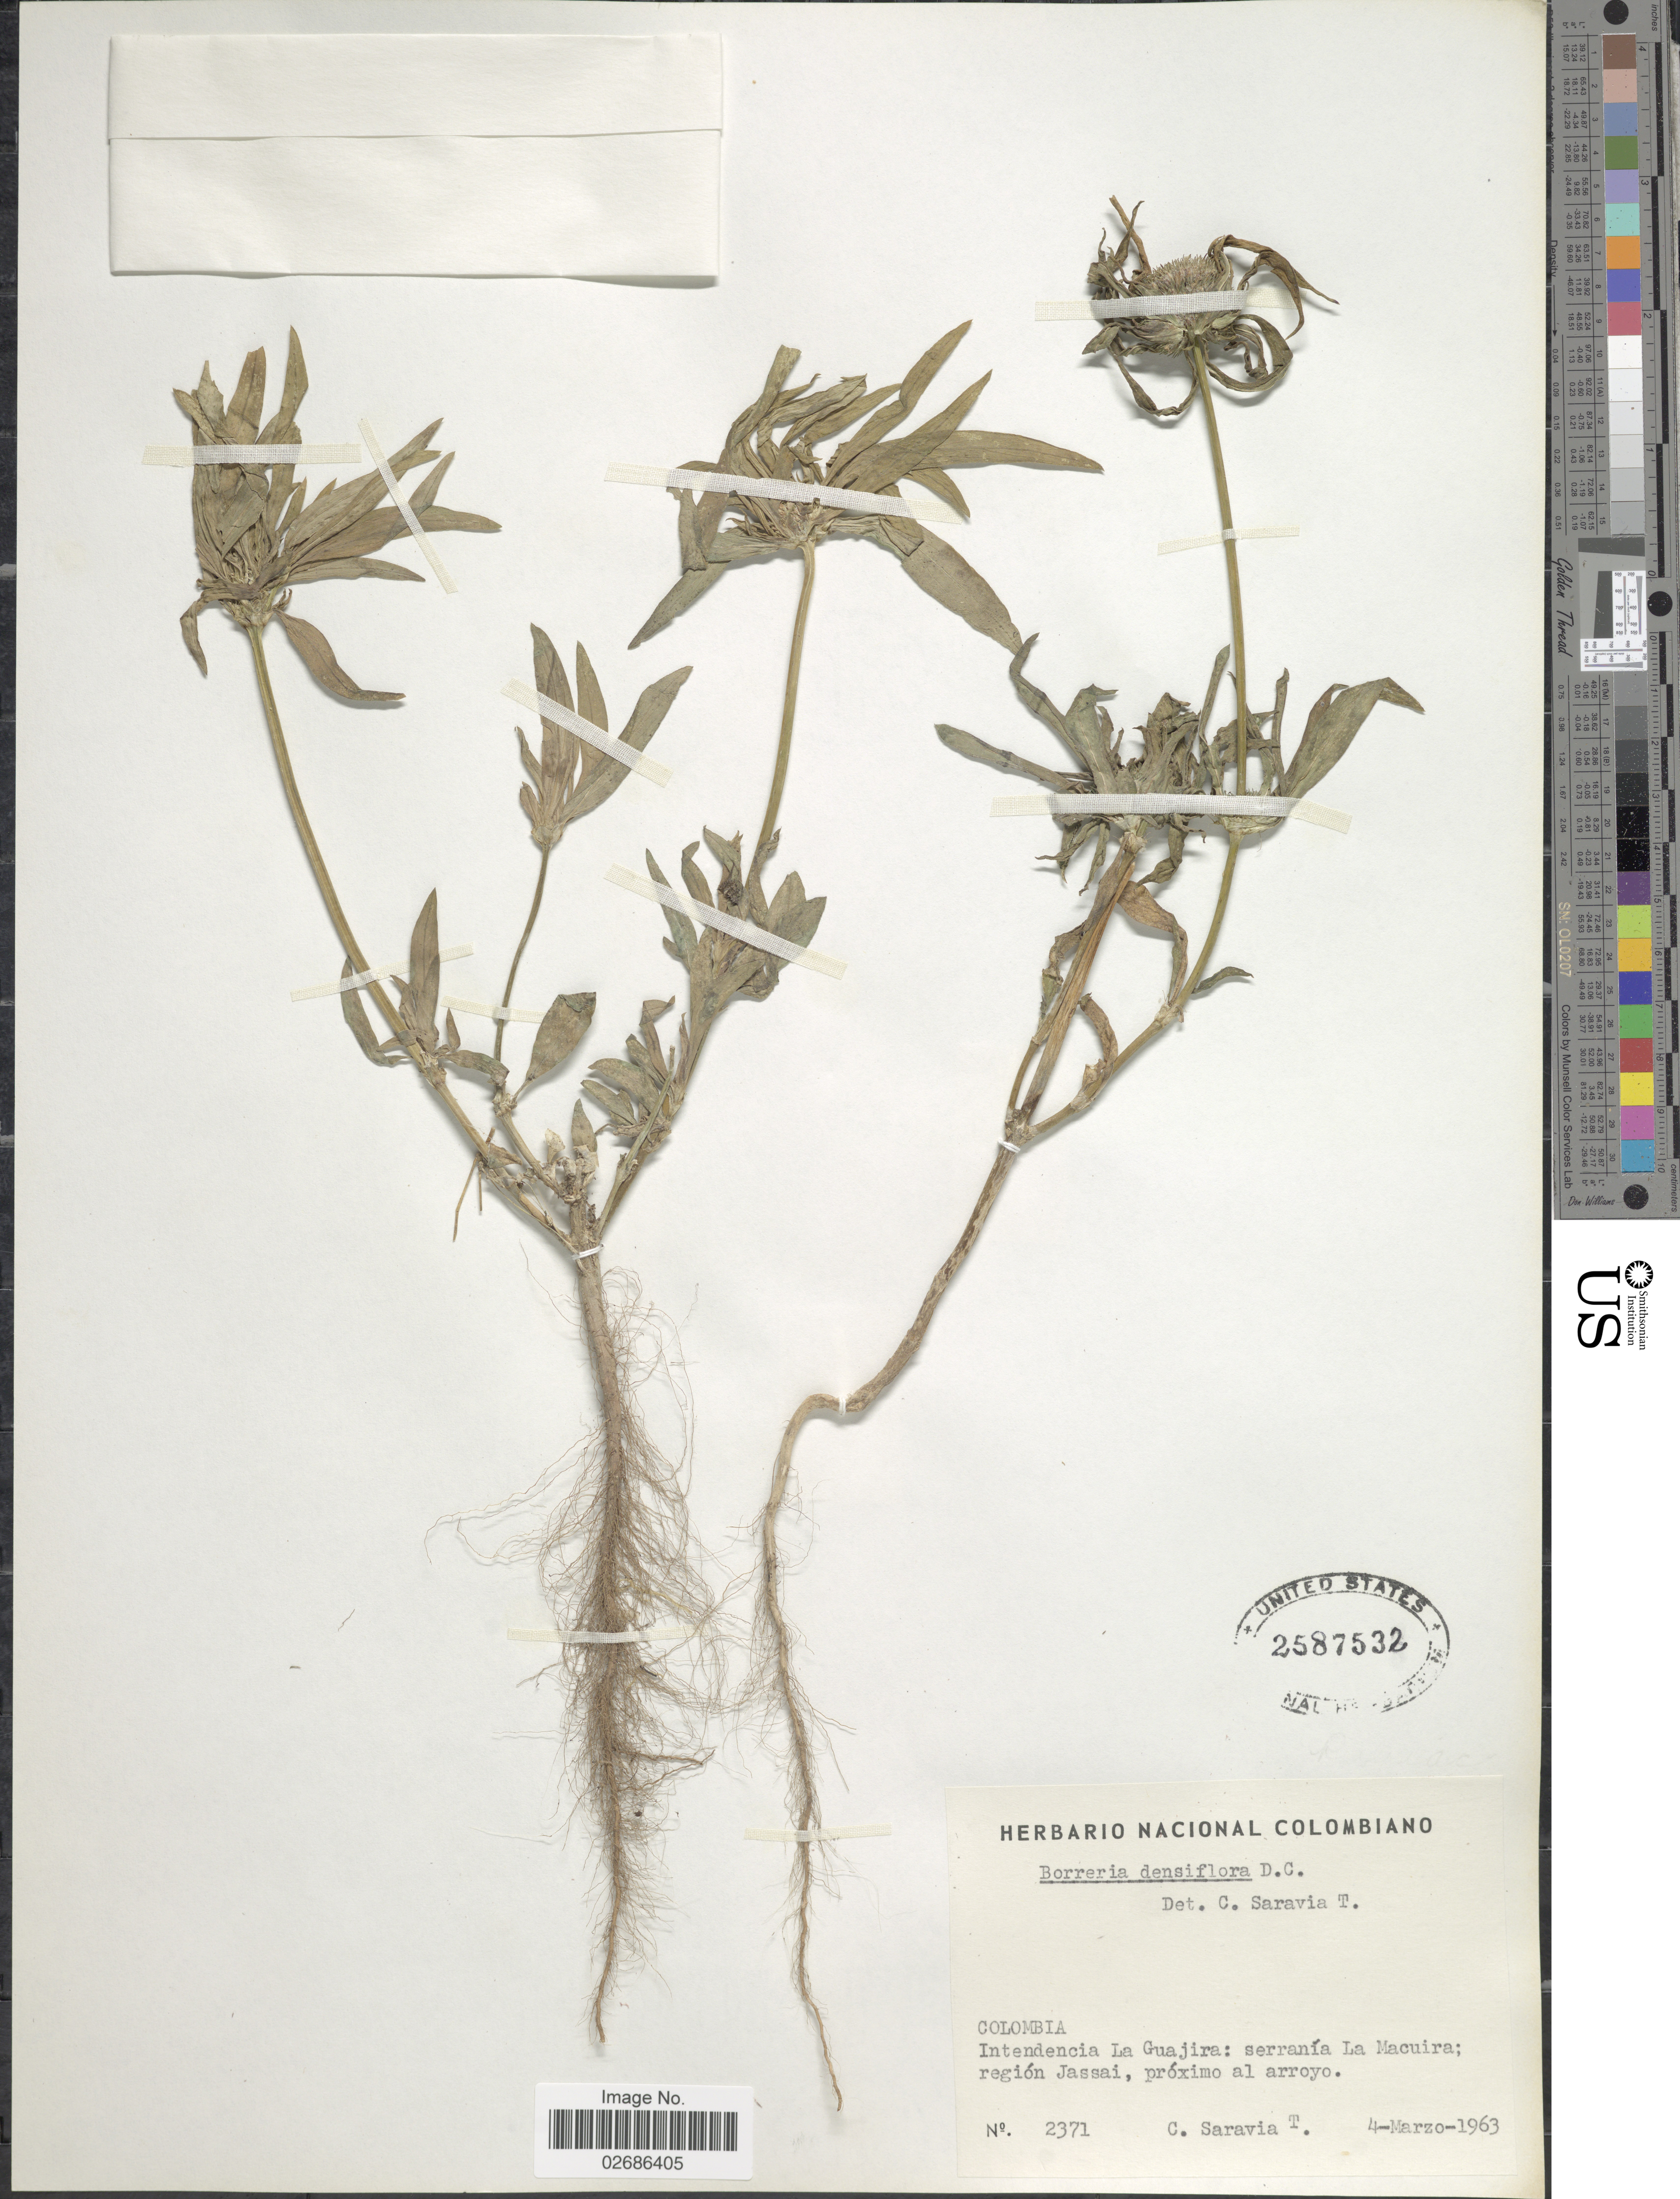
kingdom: Plantae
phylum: Tracheophyta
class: Magnoliopsida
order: Gentianales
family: Rubiaceae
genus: Borreria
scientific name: Borreria densiflora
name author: DC.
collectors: C. Saravia T.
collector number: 2371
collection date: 1963-03-04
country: Colombia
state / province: La Guajira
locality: Intendencia La Guajira: serrania La Macuira: region Jassai, proximo al arroyo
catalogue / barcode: US 2587532